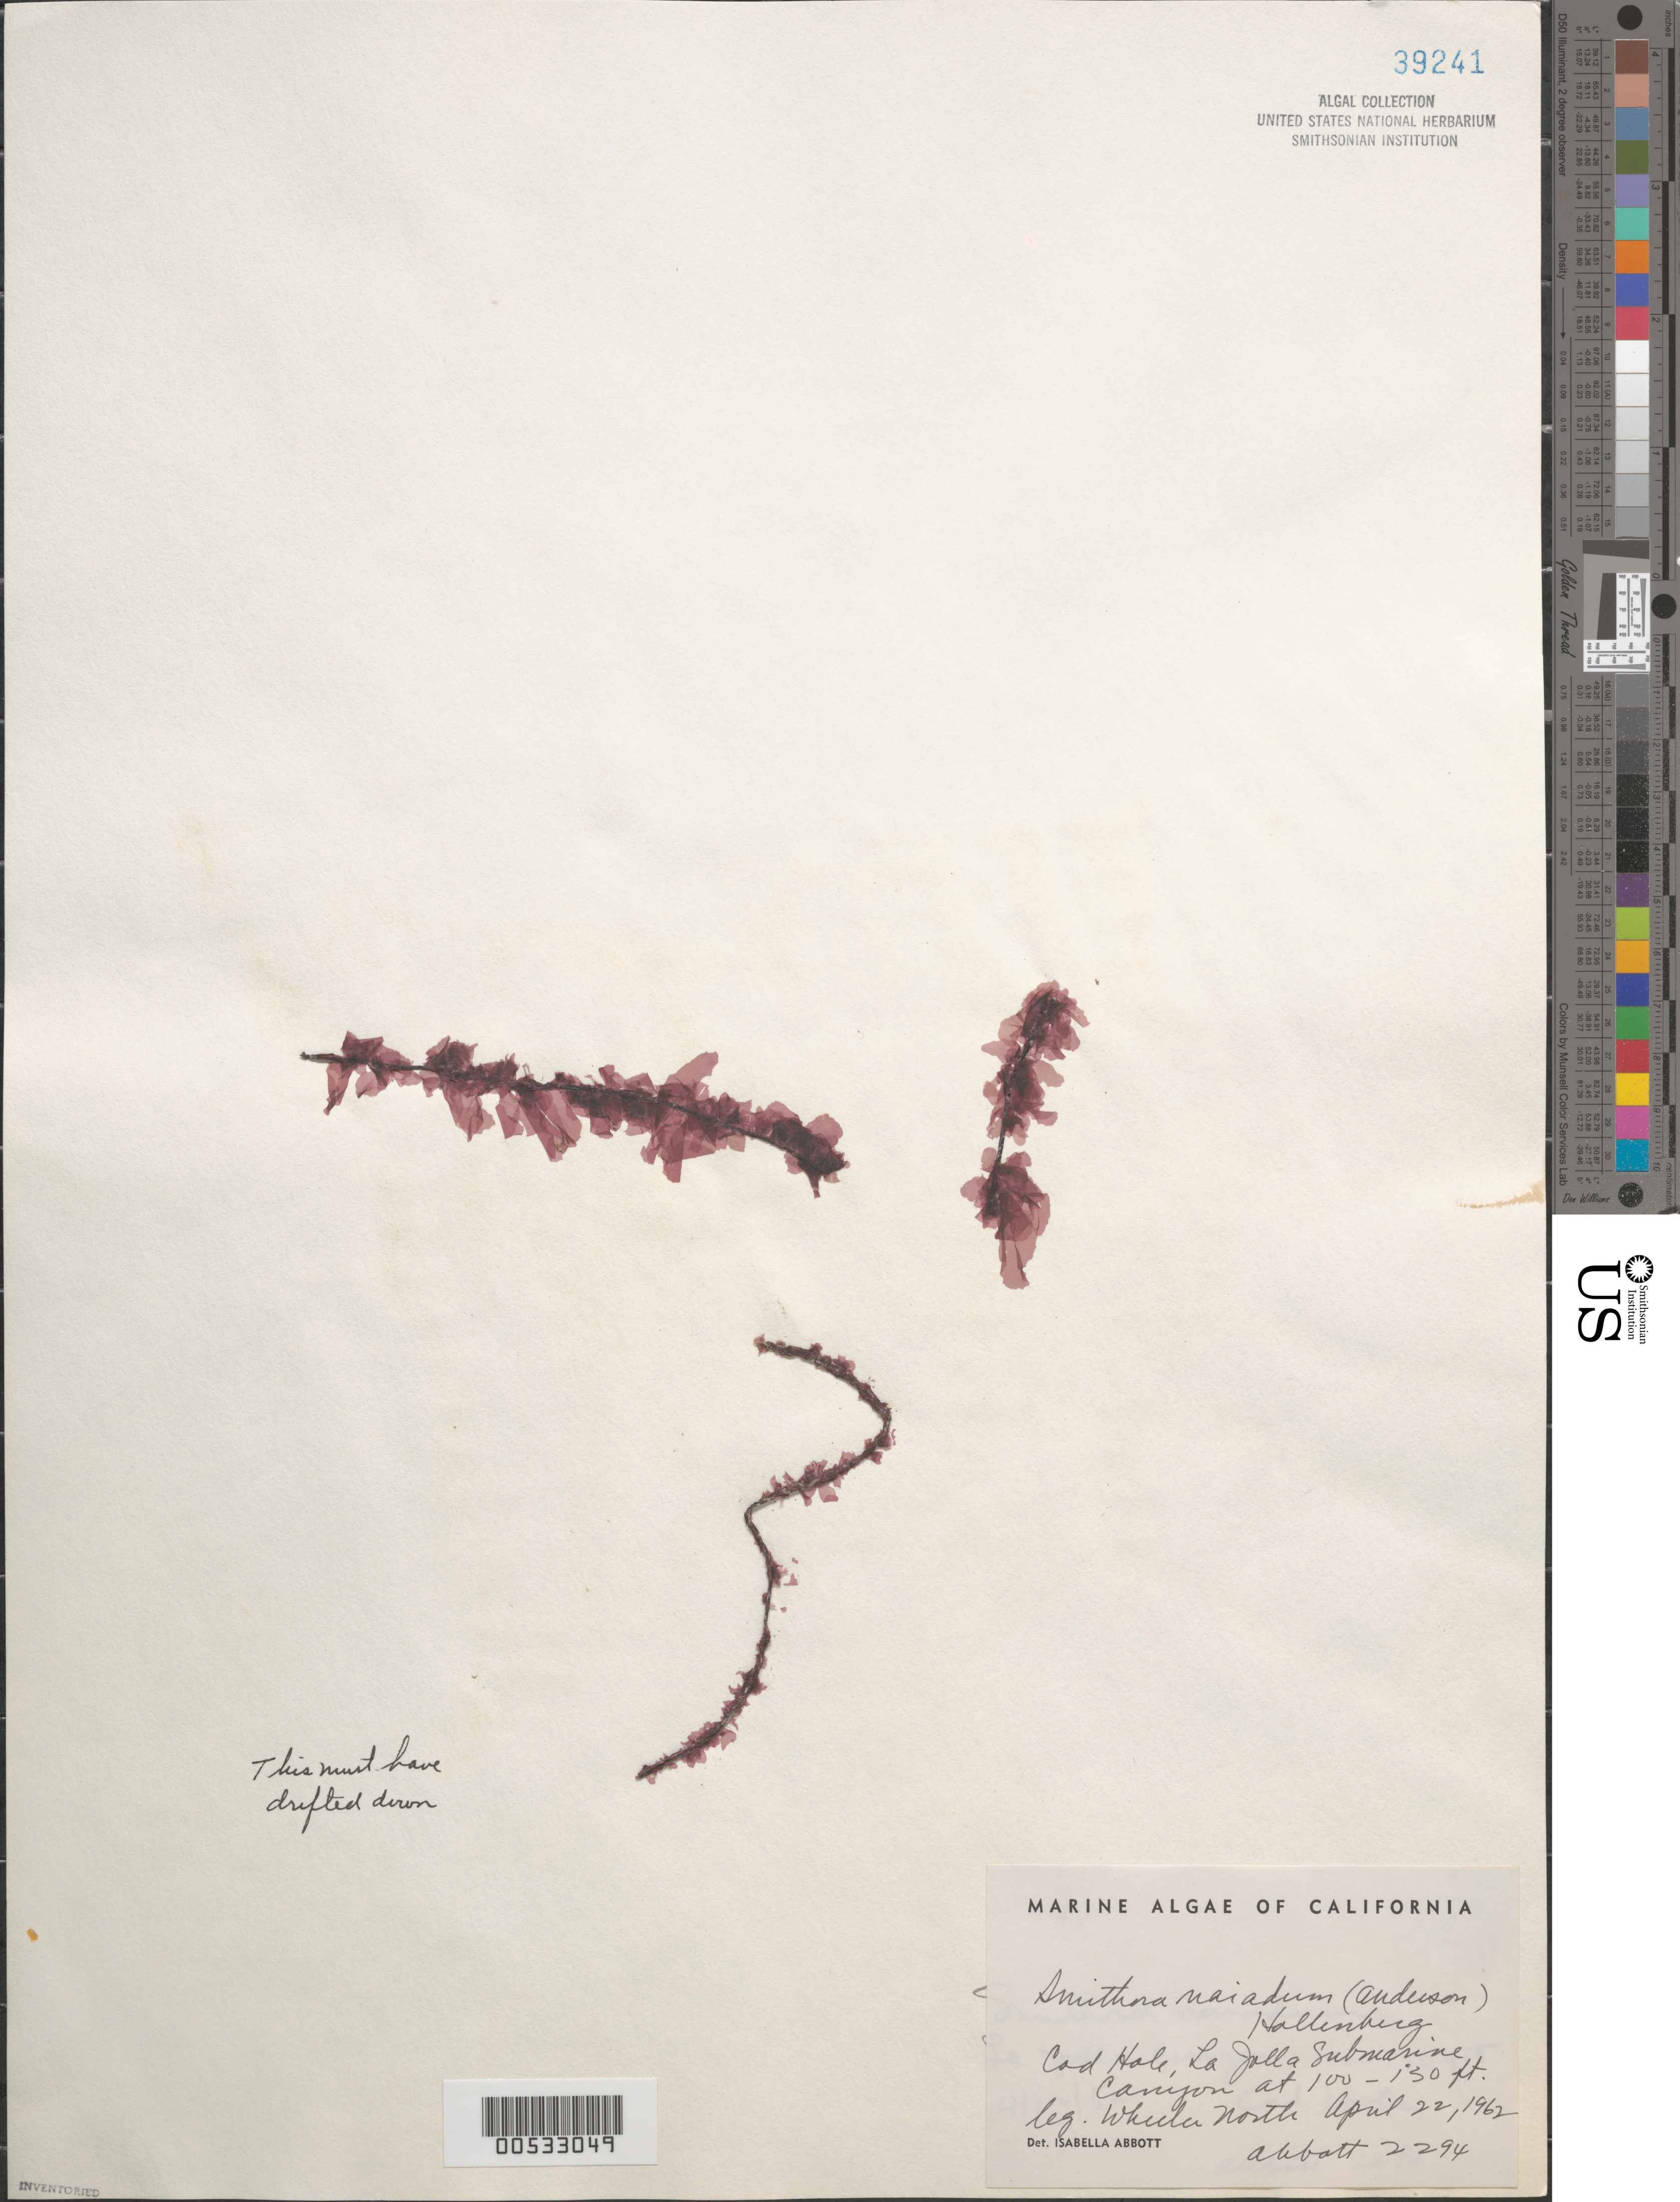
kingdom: Plantae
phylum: Rhodophyta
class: Compsopogonophyceae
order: Erythropeltidales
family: Erythrotrichiaceae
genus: Smithora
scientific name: Smithora naiadum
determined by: Abbott, Isabella A.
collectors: W. North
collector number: IAA 2294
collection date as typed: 22 Apr 1962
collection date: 1962-04-22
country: United States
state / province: California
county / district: San Diego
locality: Cod Hole, La jolla Submarine Canyon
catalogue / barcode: US 39241